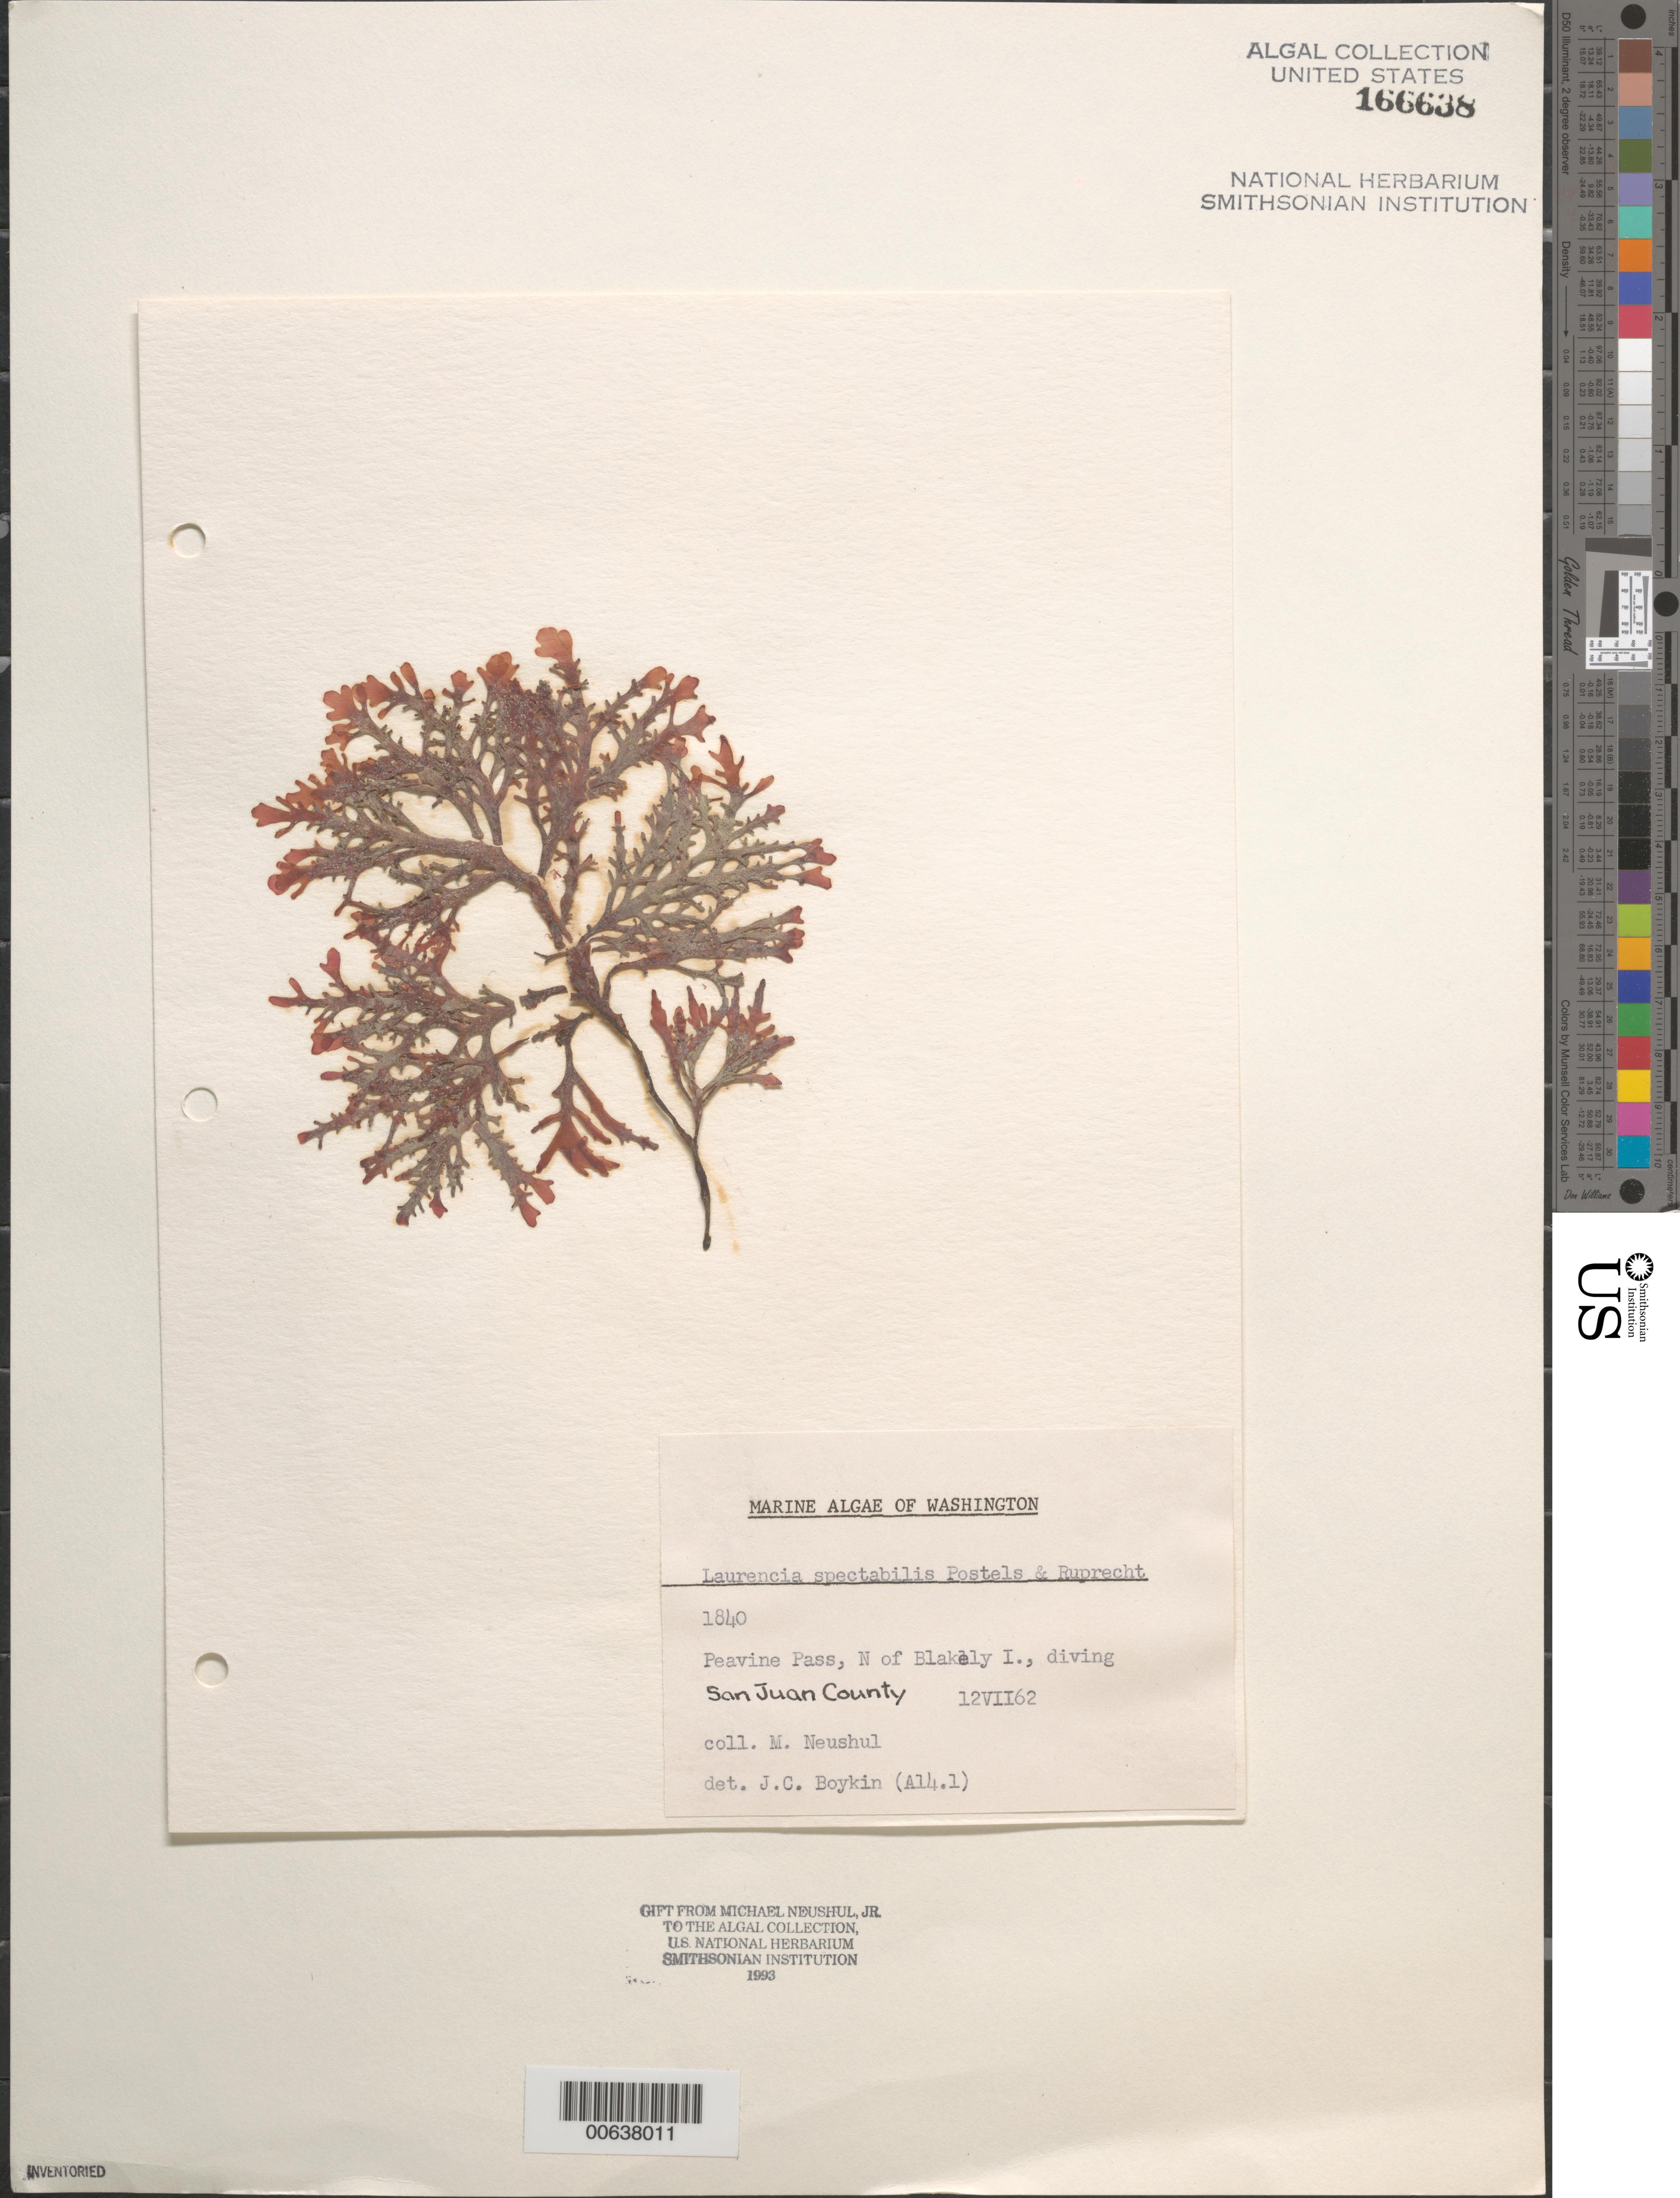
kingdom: Plantae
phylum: Rhodophyta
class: Florideophyceae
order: Ceramiales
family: Rhodomelaceae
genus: Osmundea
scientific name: Osmundea spectabilis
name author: (Postels & Rupr.) K.W. Nam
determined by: Algae name updating Project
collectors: M. Neushul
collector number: Neushul 1840 & A14.1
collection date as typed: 12 Jul 1962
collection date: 1962-07-12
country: United States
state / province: Washington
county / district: San Juan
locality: Peavine Pass, north of Blakely Island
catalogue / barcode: US 166638